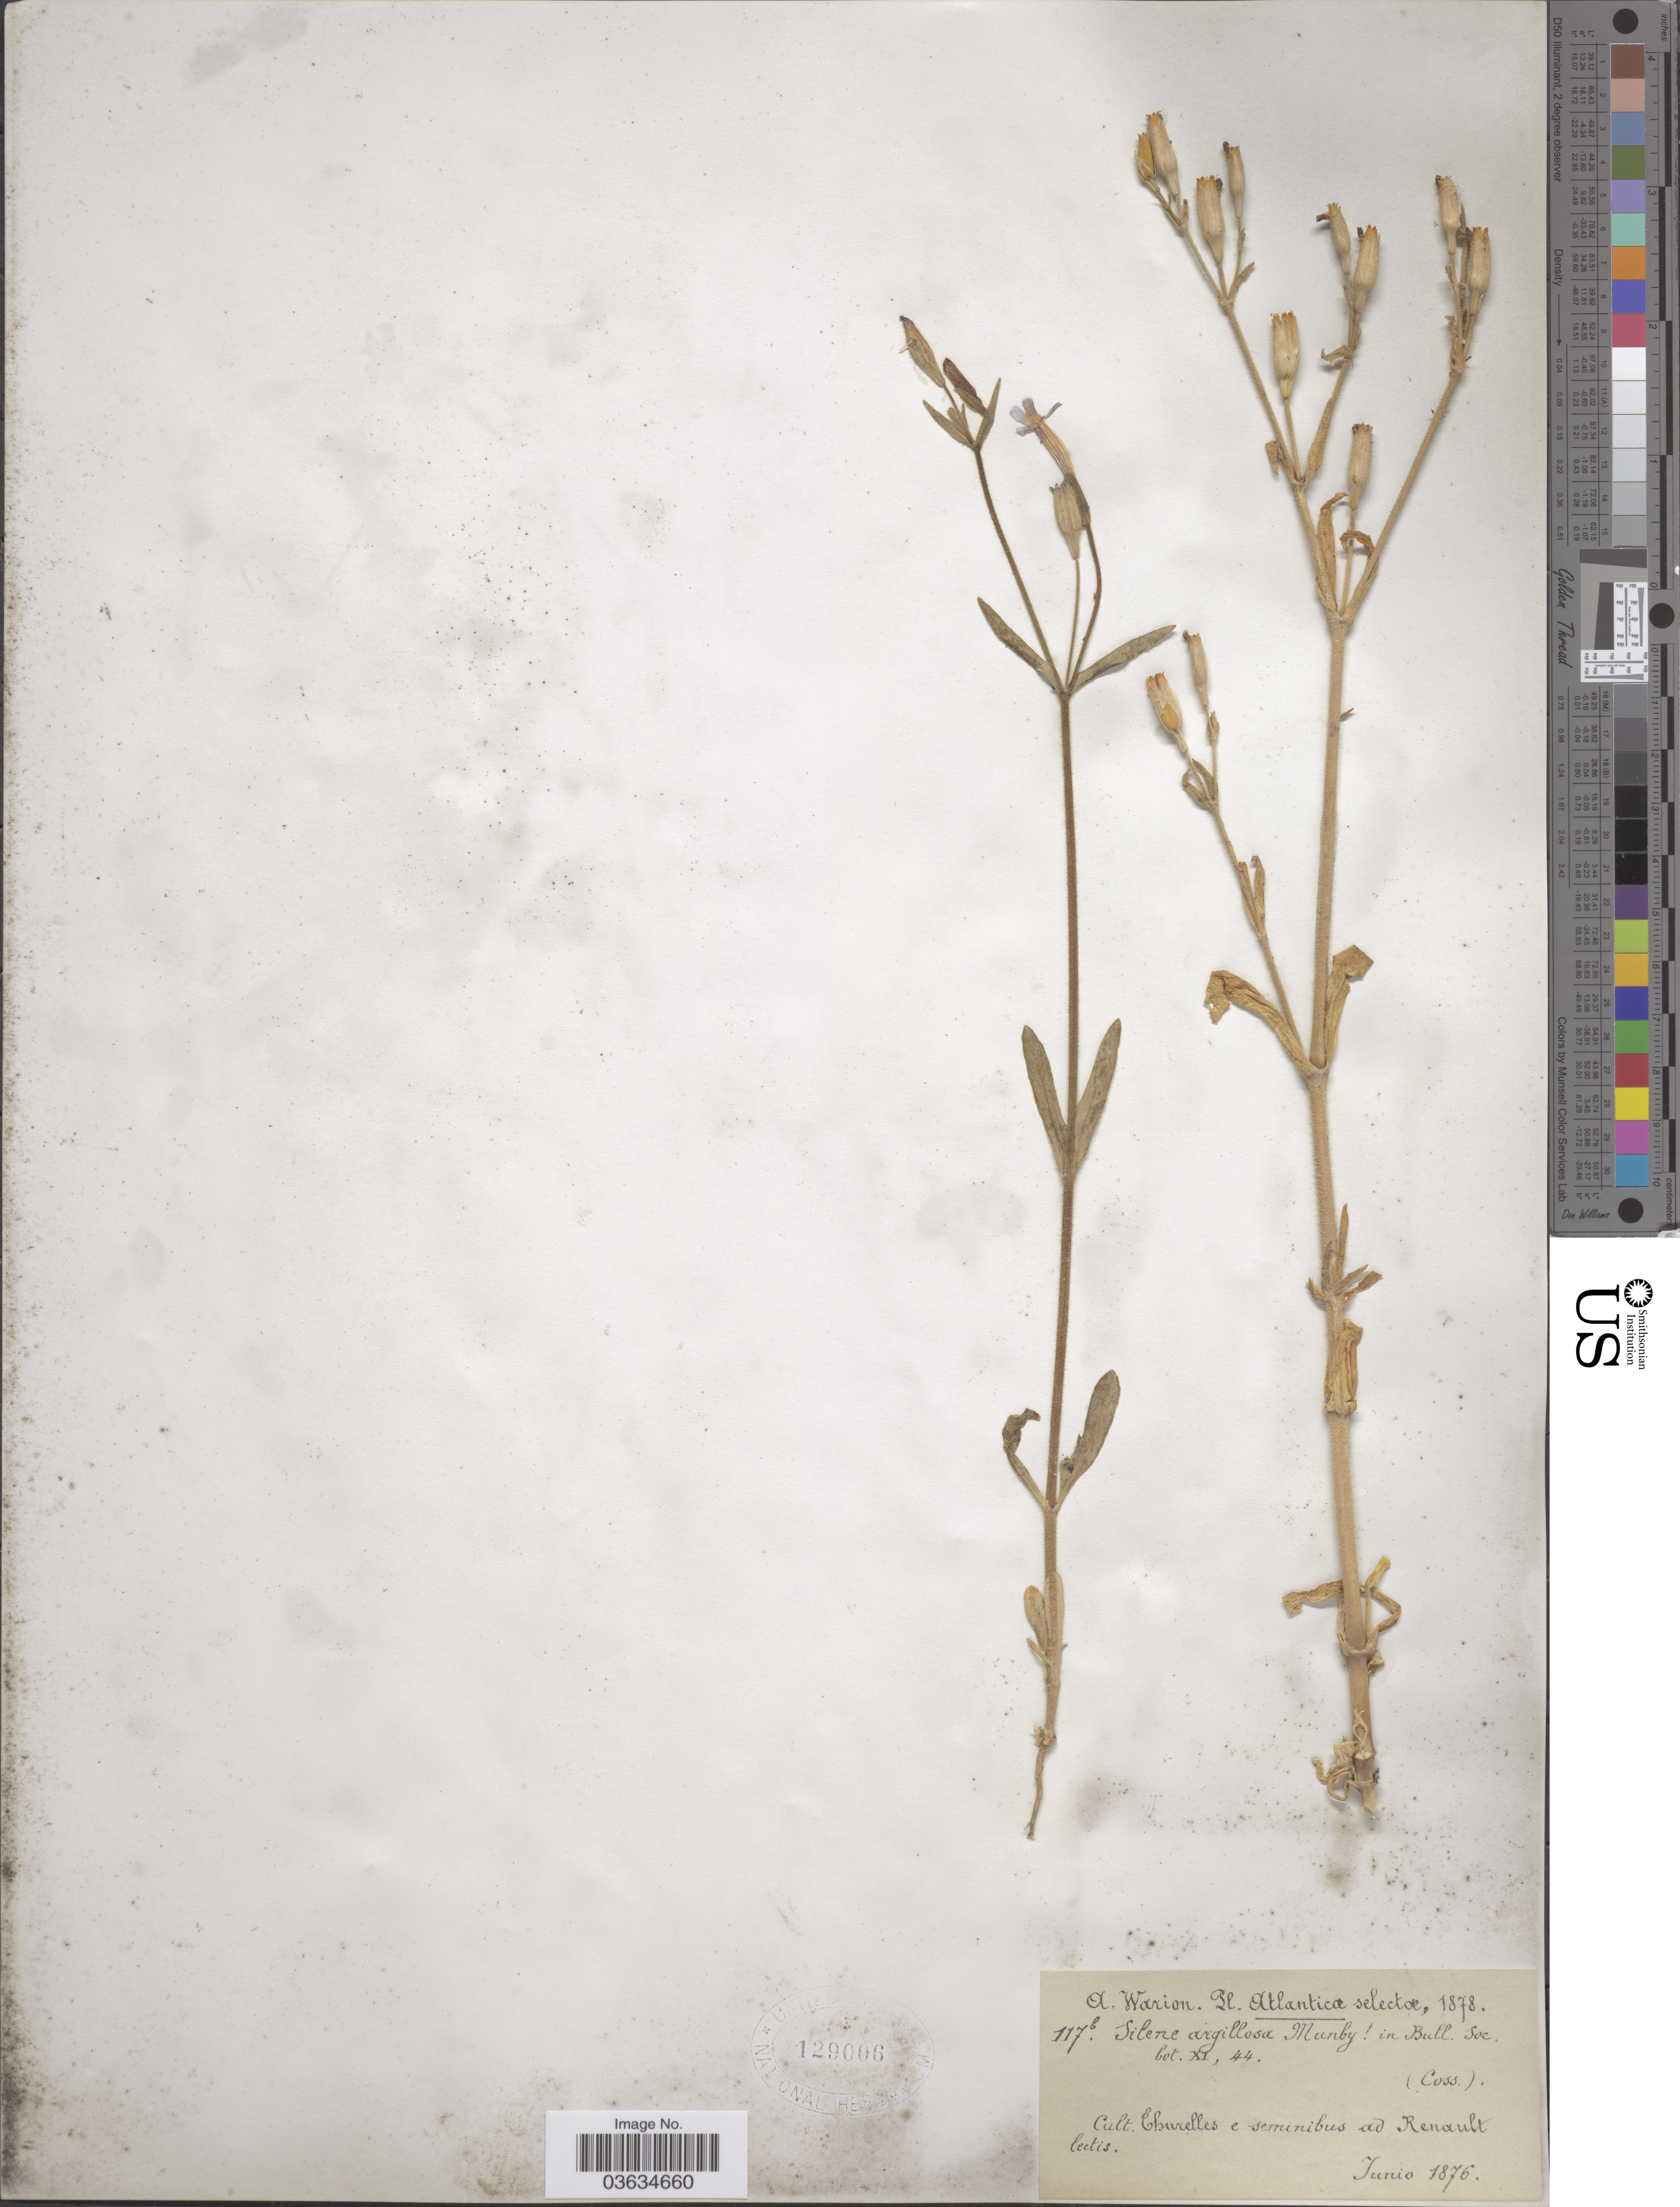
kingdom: Plantae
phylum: Tracheophyta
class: Magnoliopsida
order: Caryophyllales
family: Caryophyllaceae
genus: Silene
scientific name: Silene argillosa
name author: Munby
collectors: A. Warion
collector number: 117b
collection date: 1876-06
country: Algeria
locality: Atlantica. Churelles e seminibus ad Renault lectis.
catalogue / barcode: US 129006